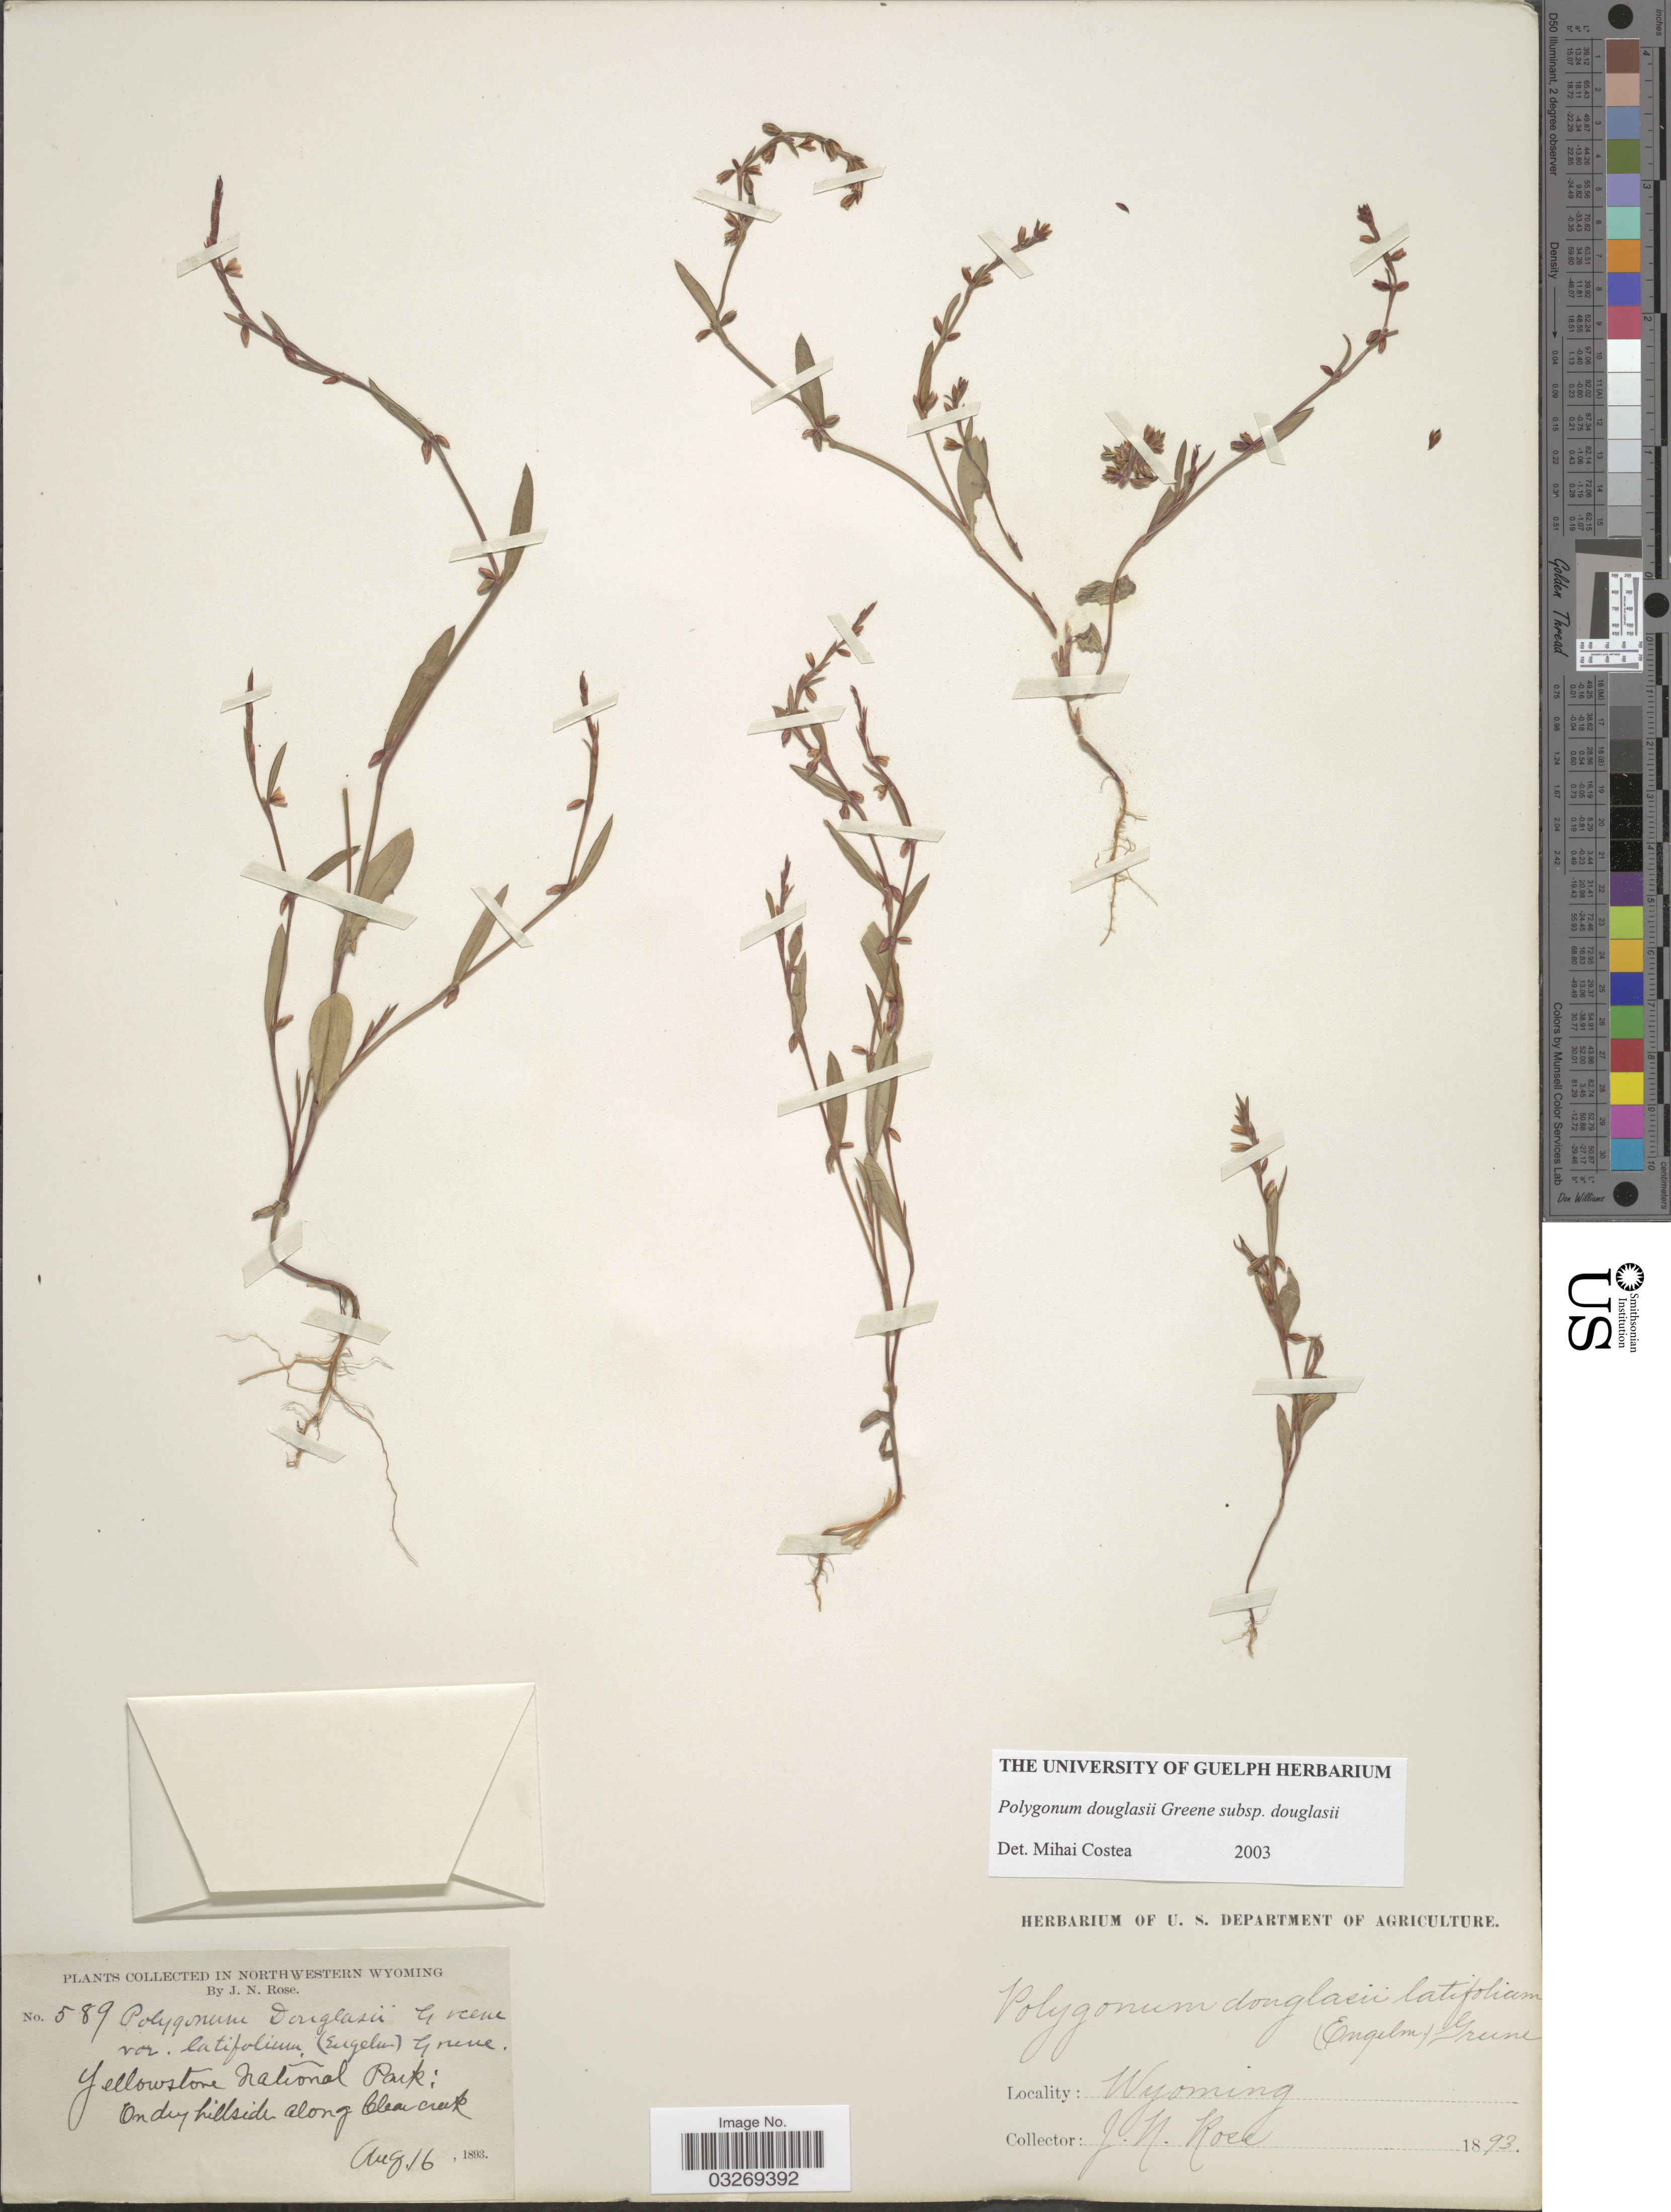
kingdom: Plantae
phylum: Tracheophyta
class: Magnoliopsida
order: Caryophyllales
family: Polygonaceae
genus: Polygonum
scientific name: Polygonum douglasii subsp. douglasii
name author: Greene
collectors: J. N. Rose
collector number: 589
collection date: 1893-08-16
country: United States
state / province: Wyoming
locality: Northwestern Wyoming, Yellowstone National Park: On dry hillside along Clear creek.